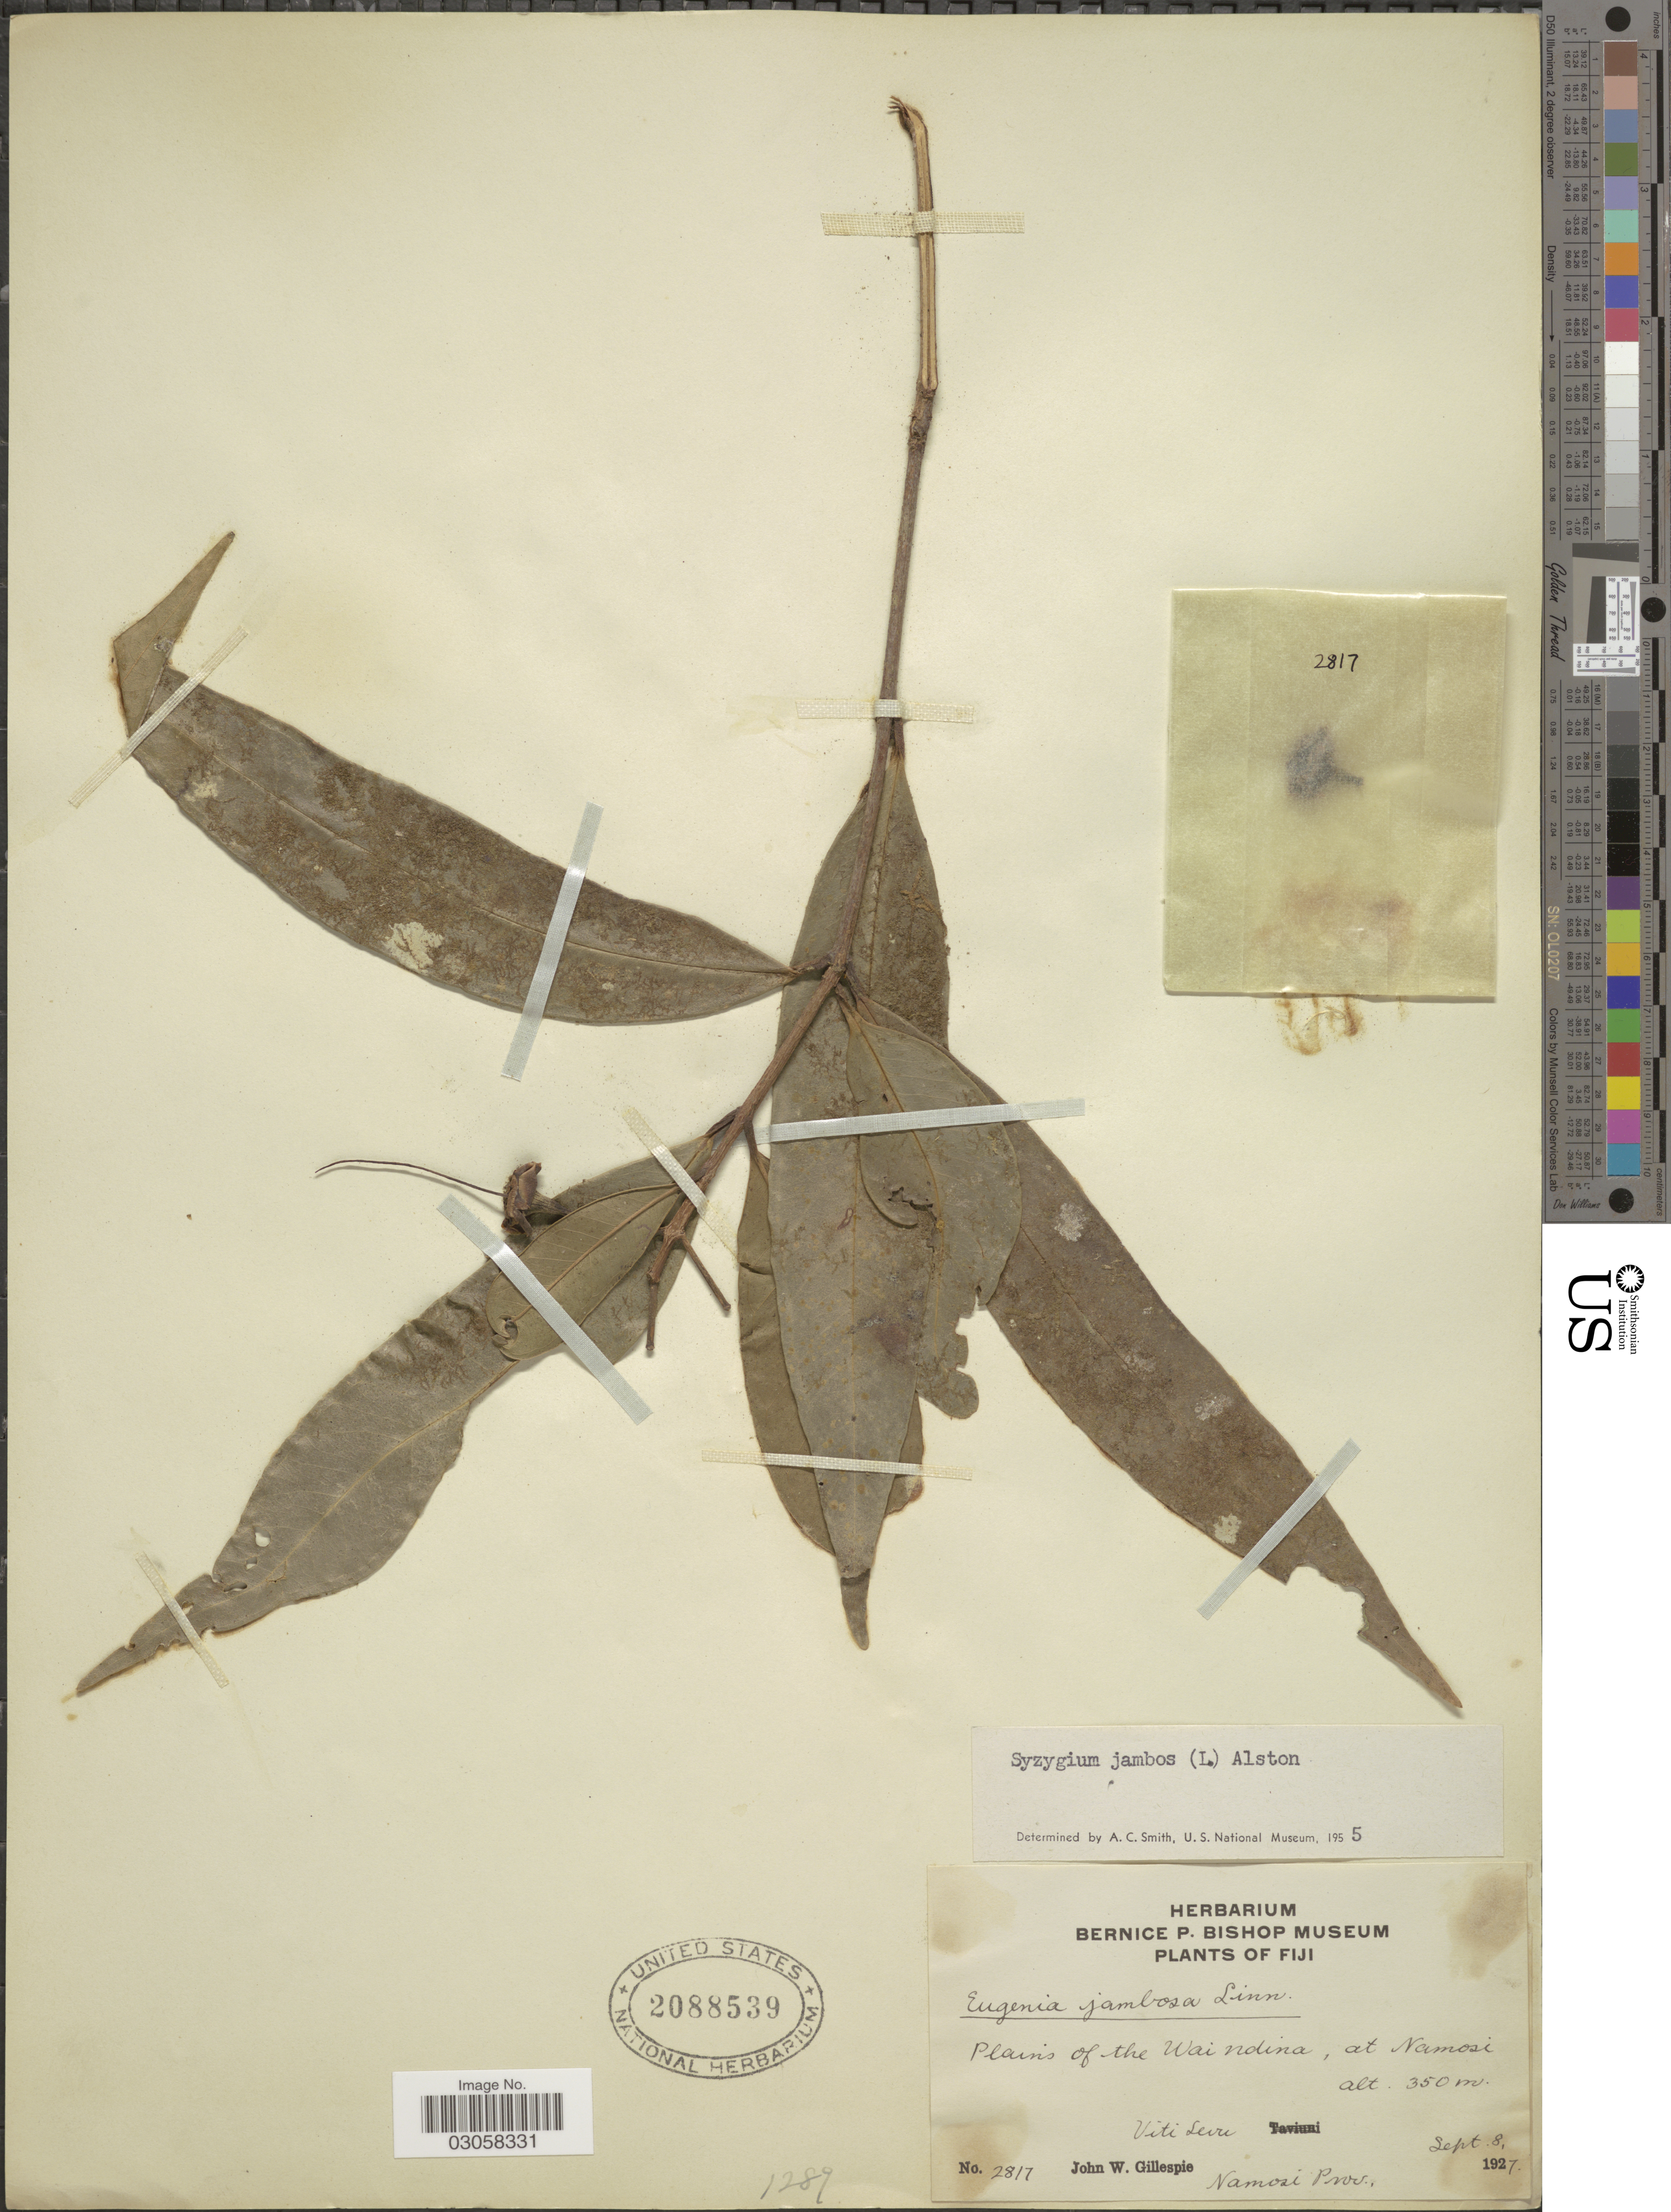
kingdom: Plantae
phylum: Tracheophyta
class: Magnoliopsida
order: Myrtales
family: Myrtaceae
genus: Syzygium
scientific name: Syzygium jambos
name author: (L.) Alston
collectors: J. W. Gillespie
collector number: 2817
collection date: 1927-09-08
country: Fiji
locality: Plains of the Waindina, at Namosi. Viti Levu.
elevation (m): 350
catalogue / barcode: US 2088539